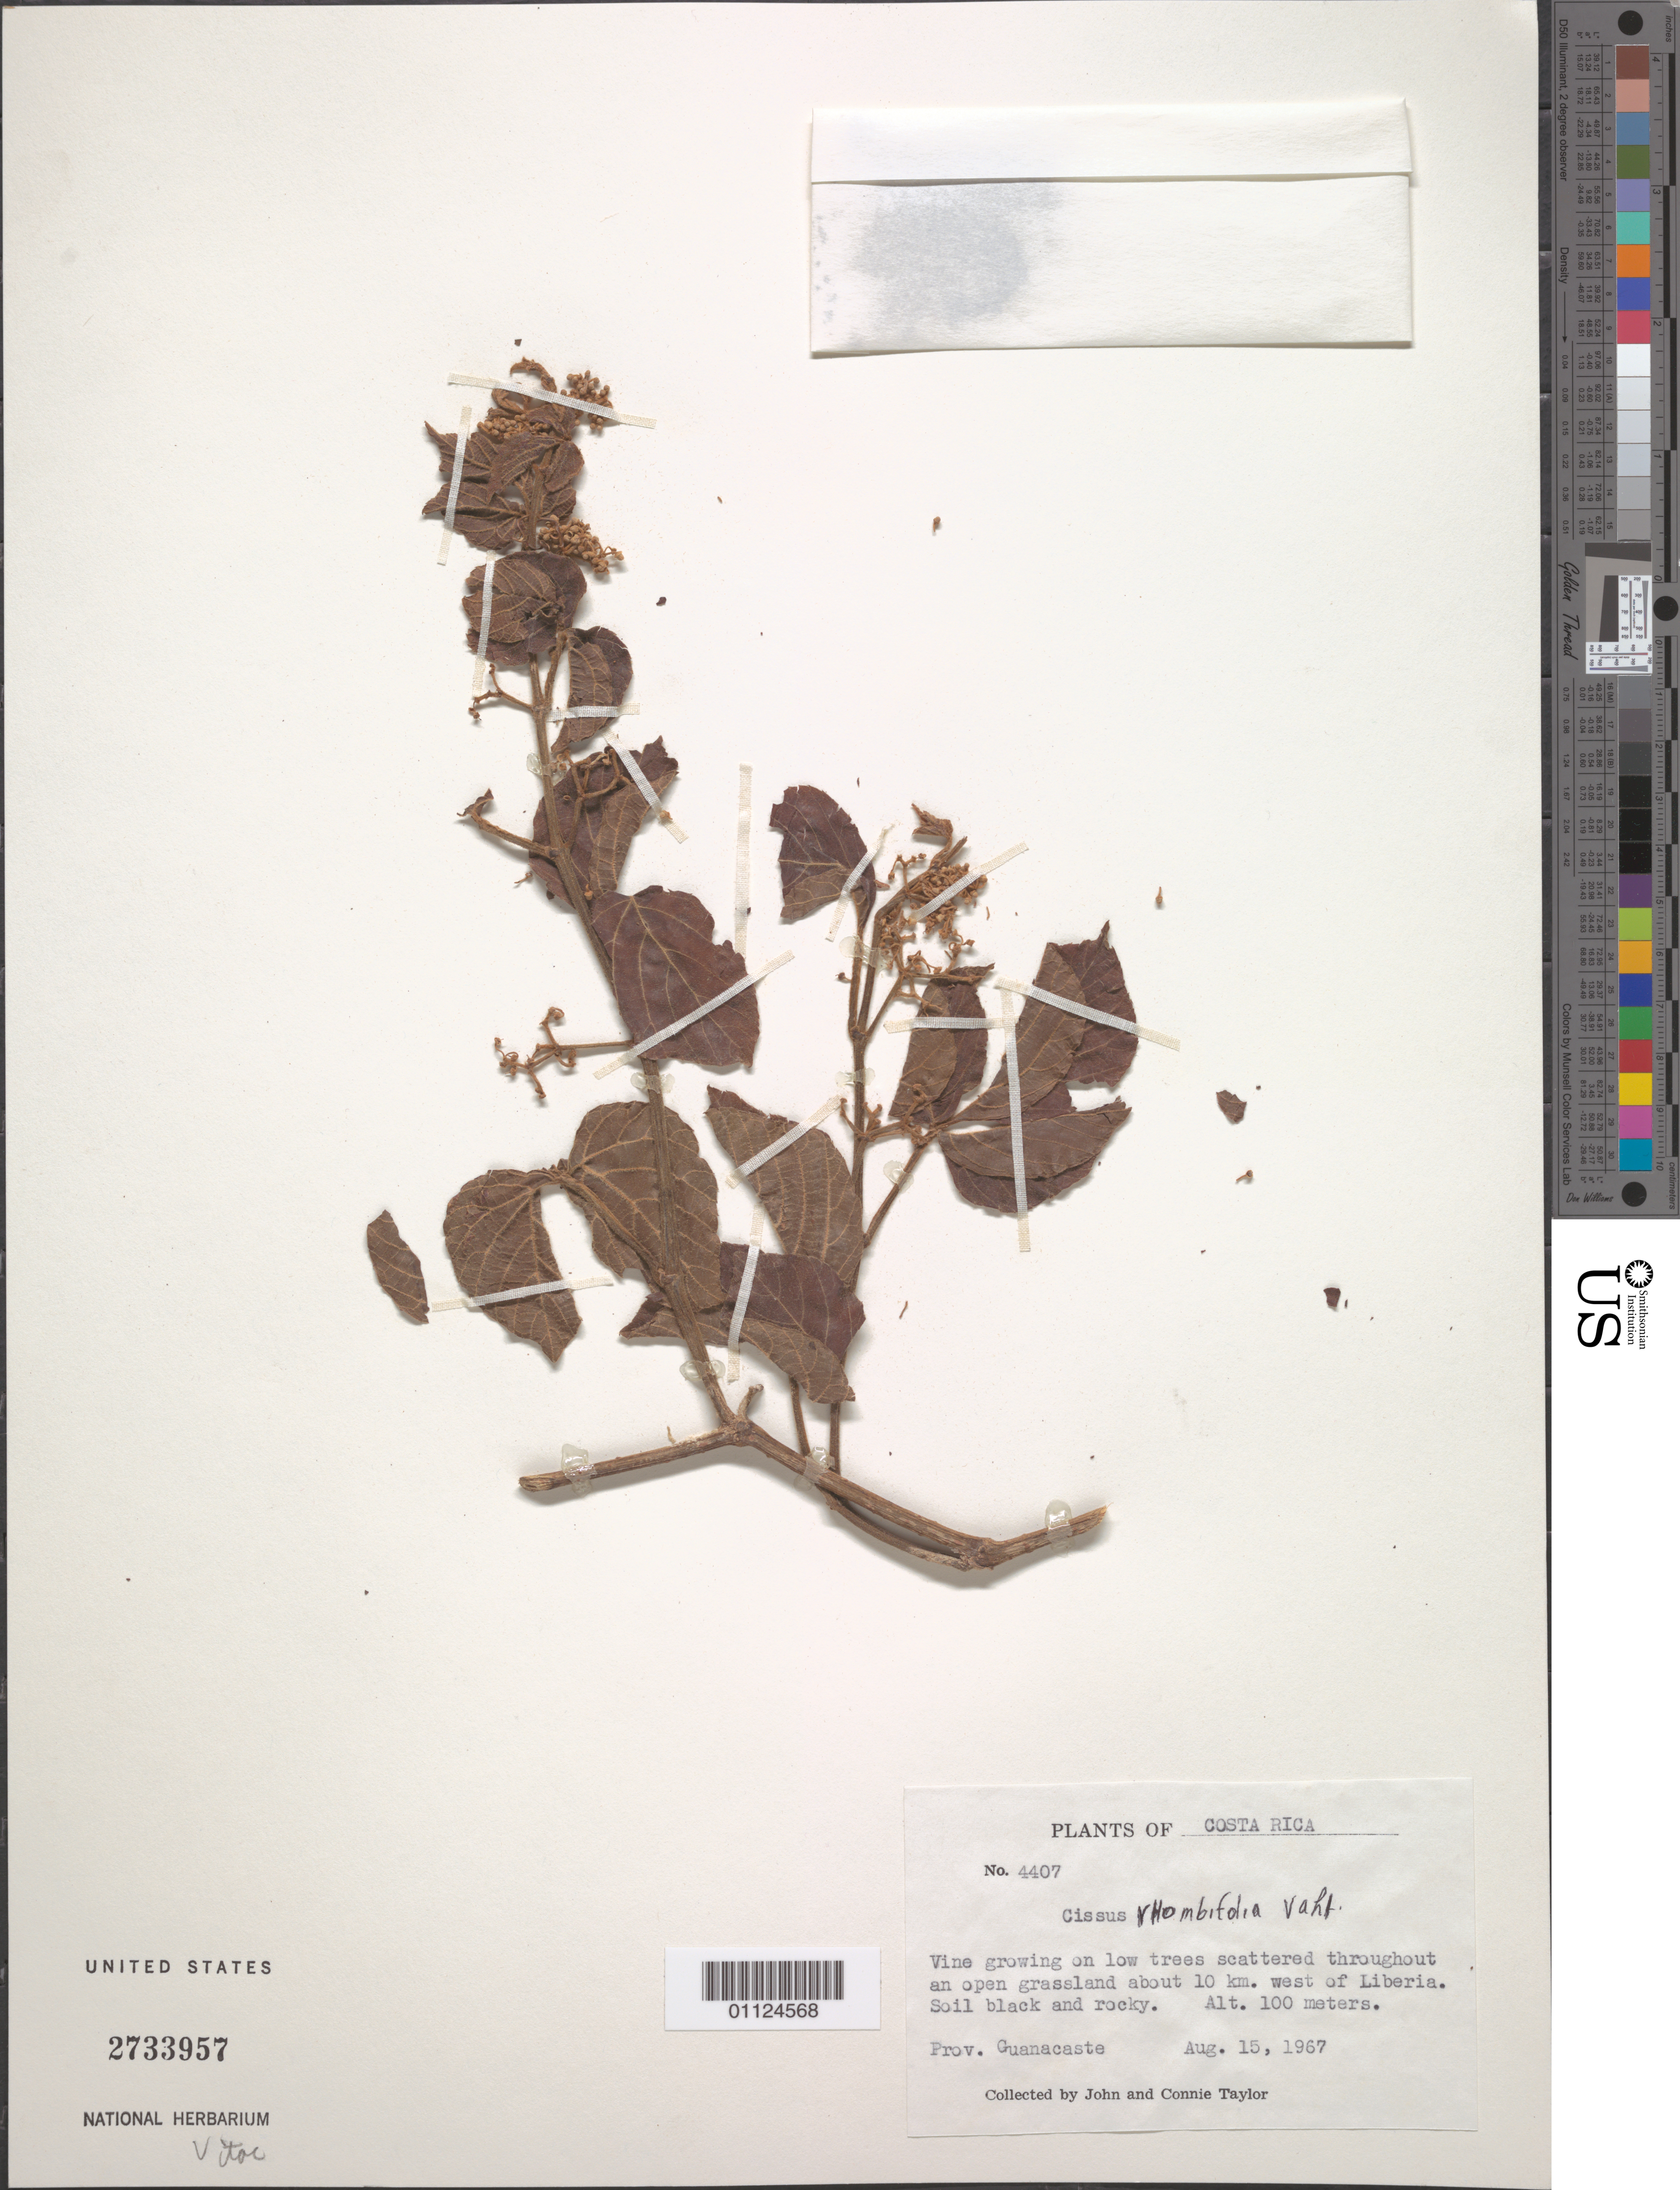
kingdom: Plantae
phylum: Tracheophyta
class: Magnoliopsida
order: Vitales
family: Vitaceae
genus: Cissus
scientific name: Cissus rhombifolia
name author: Vahl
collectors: J. Taylor & C. Taylor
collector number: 4407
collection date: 1967-08-15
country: Costa Rica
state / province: Guanacaste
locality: About 10 km W of Liberia.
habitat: Vine growing on low trees scattered throughout an open grassland. Soil black and rocky.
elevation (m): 100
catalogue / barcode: US 2733957